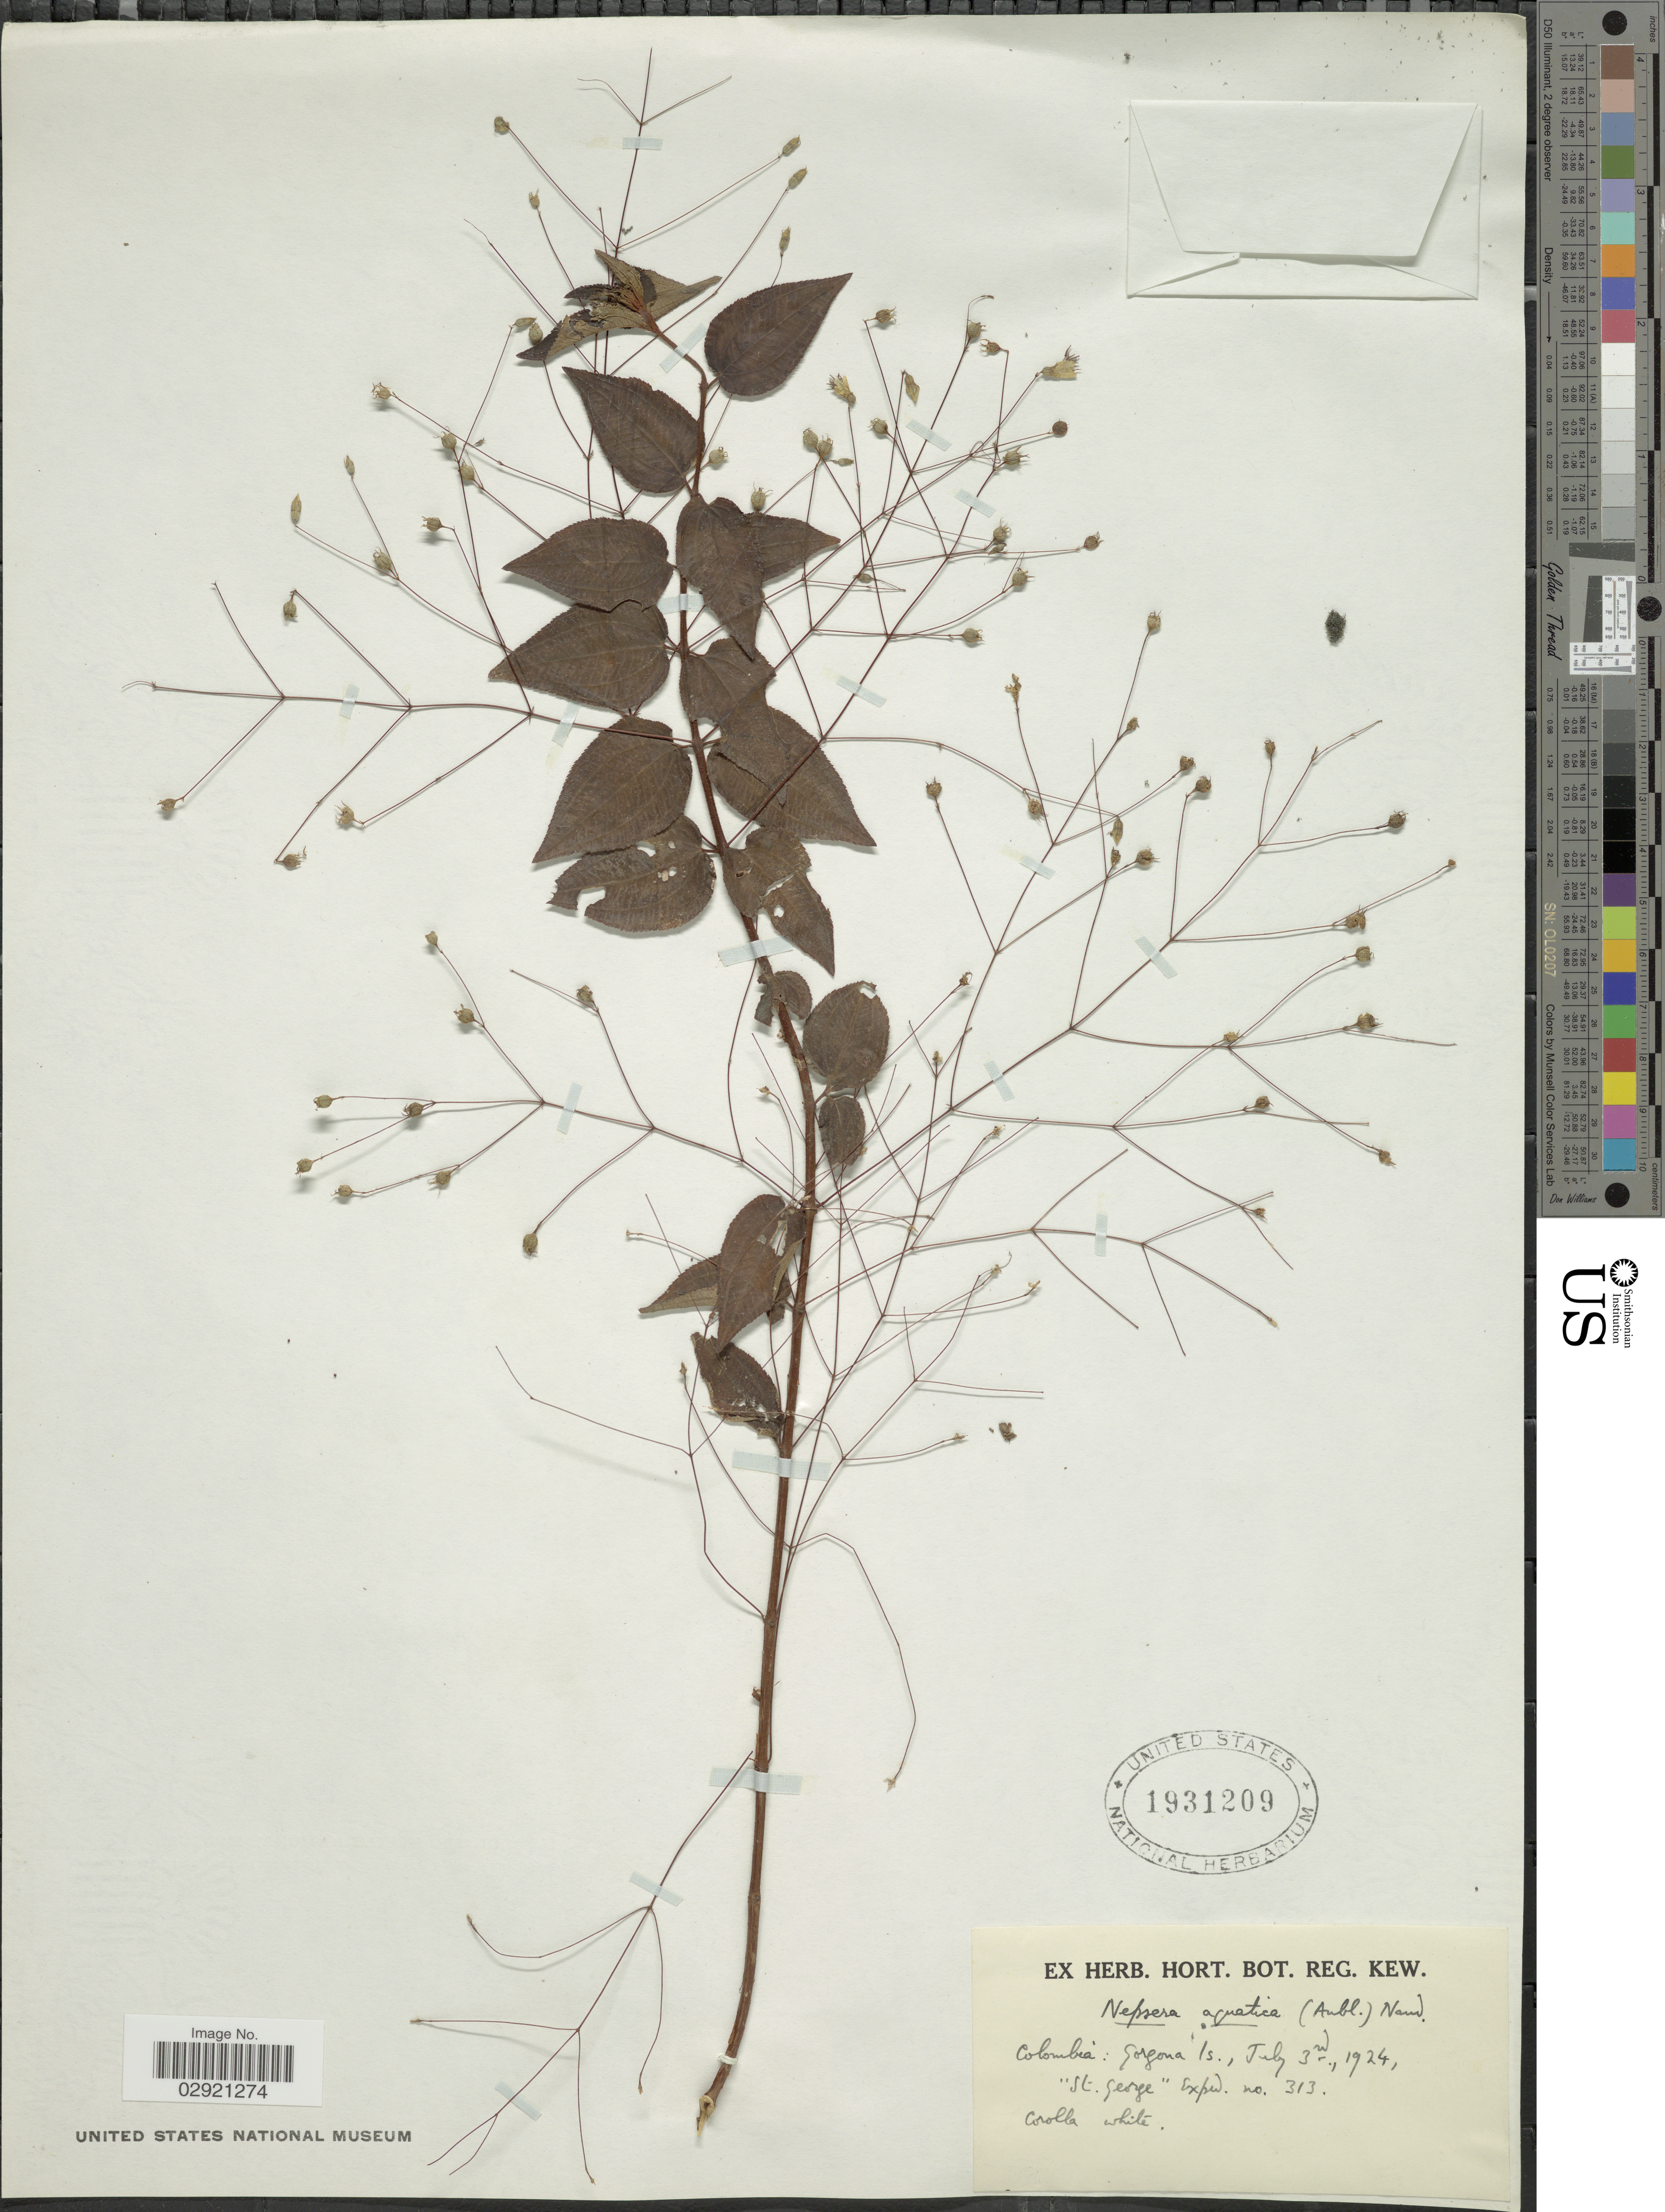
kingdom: Plantae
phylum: Tracheophyta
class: Magnoliopsida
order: Myrtales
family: Melastomataceae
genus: Nepsera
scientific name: Nepsera aquatica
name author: (Aubl.) Naudin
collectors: St. George Exped.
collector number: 313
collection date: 1924-07-03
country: Colombia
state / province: Cauca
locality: Gorgona Is.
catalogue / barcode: US 1931209